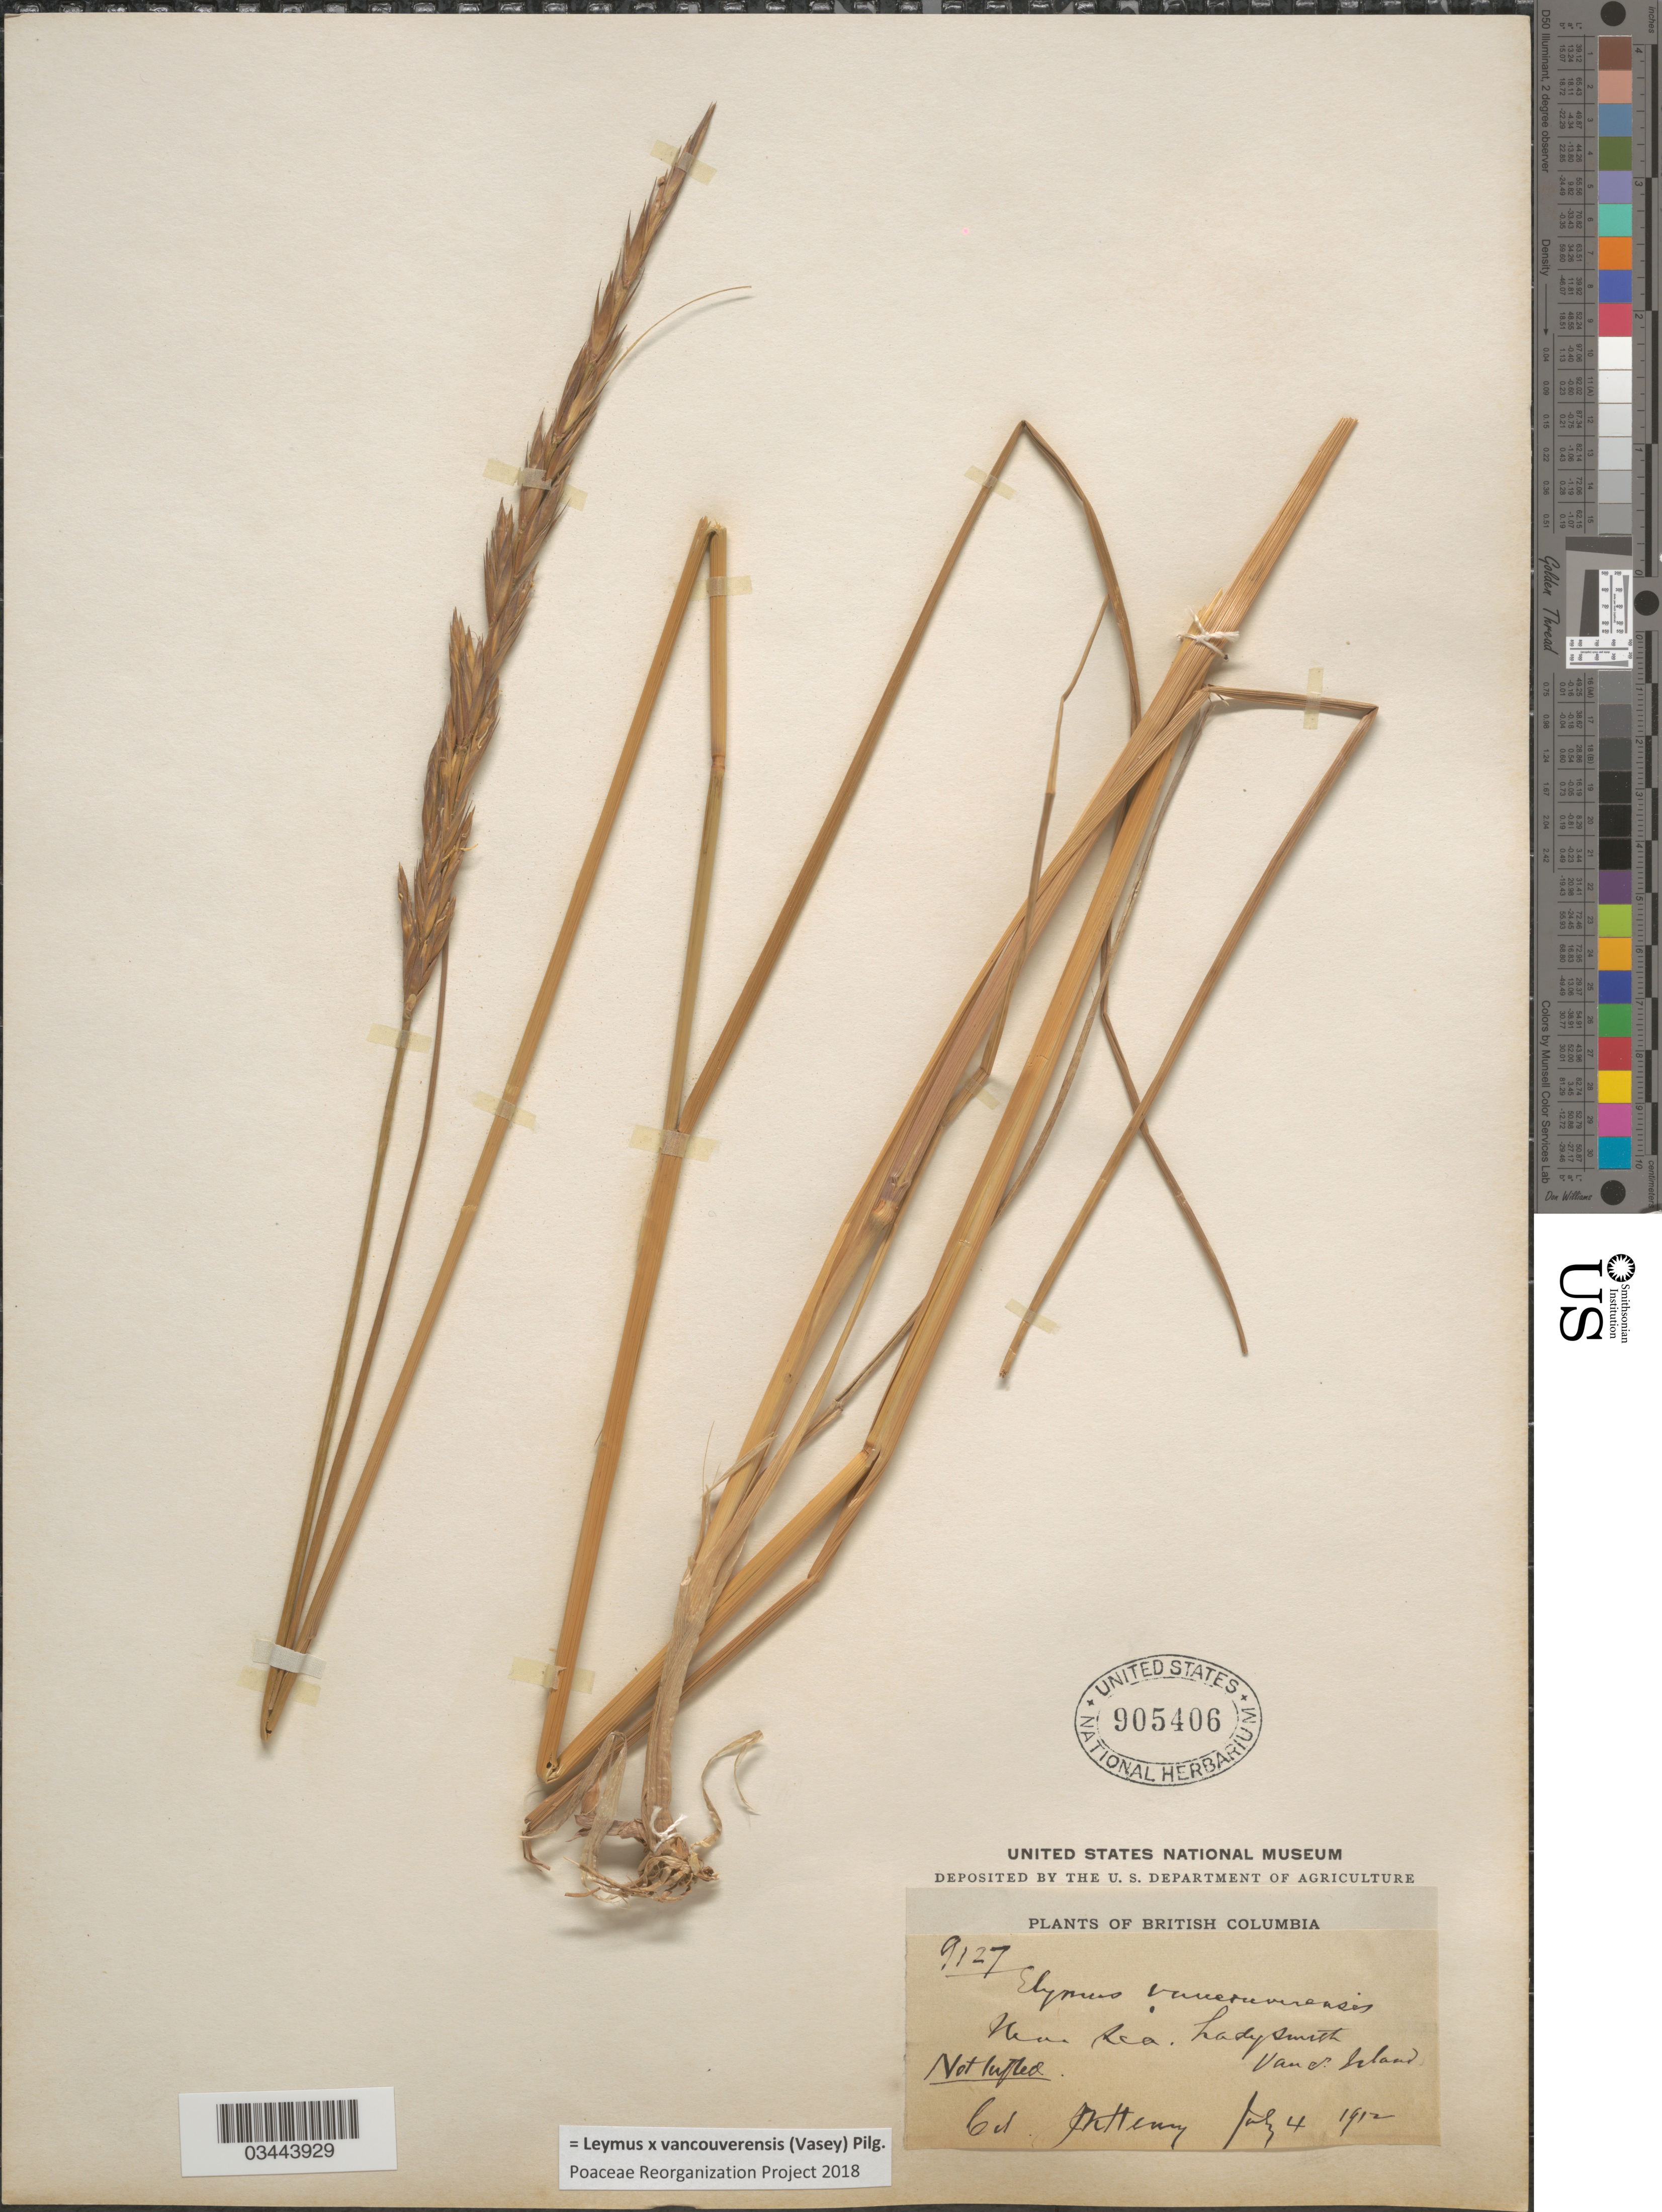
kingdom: Plantae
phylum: Tracheophyta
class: Liliopsida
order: Poales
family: Poaceae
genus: Leymus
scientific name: Leymus x vancouverensis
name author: (Vasey) Pilg.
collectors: J. K. Henry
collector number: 9127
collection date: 1912-07-04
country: Canada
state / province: British Columbia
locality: Near Sea. Ladysmith. Van C. Island.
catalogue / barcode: US 905406